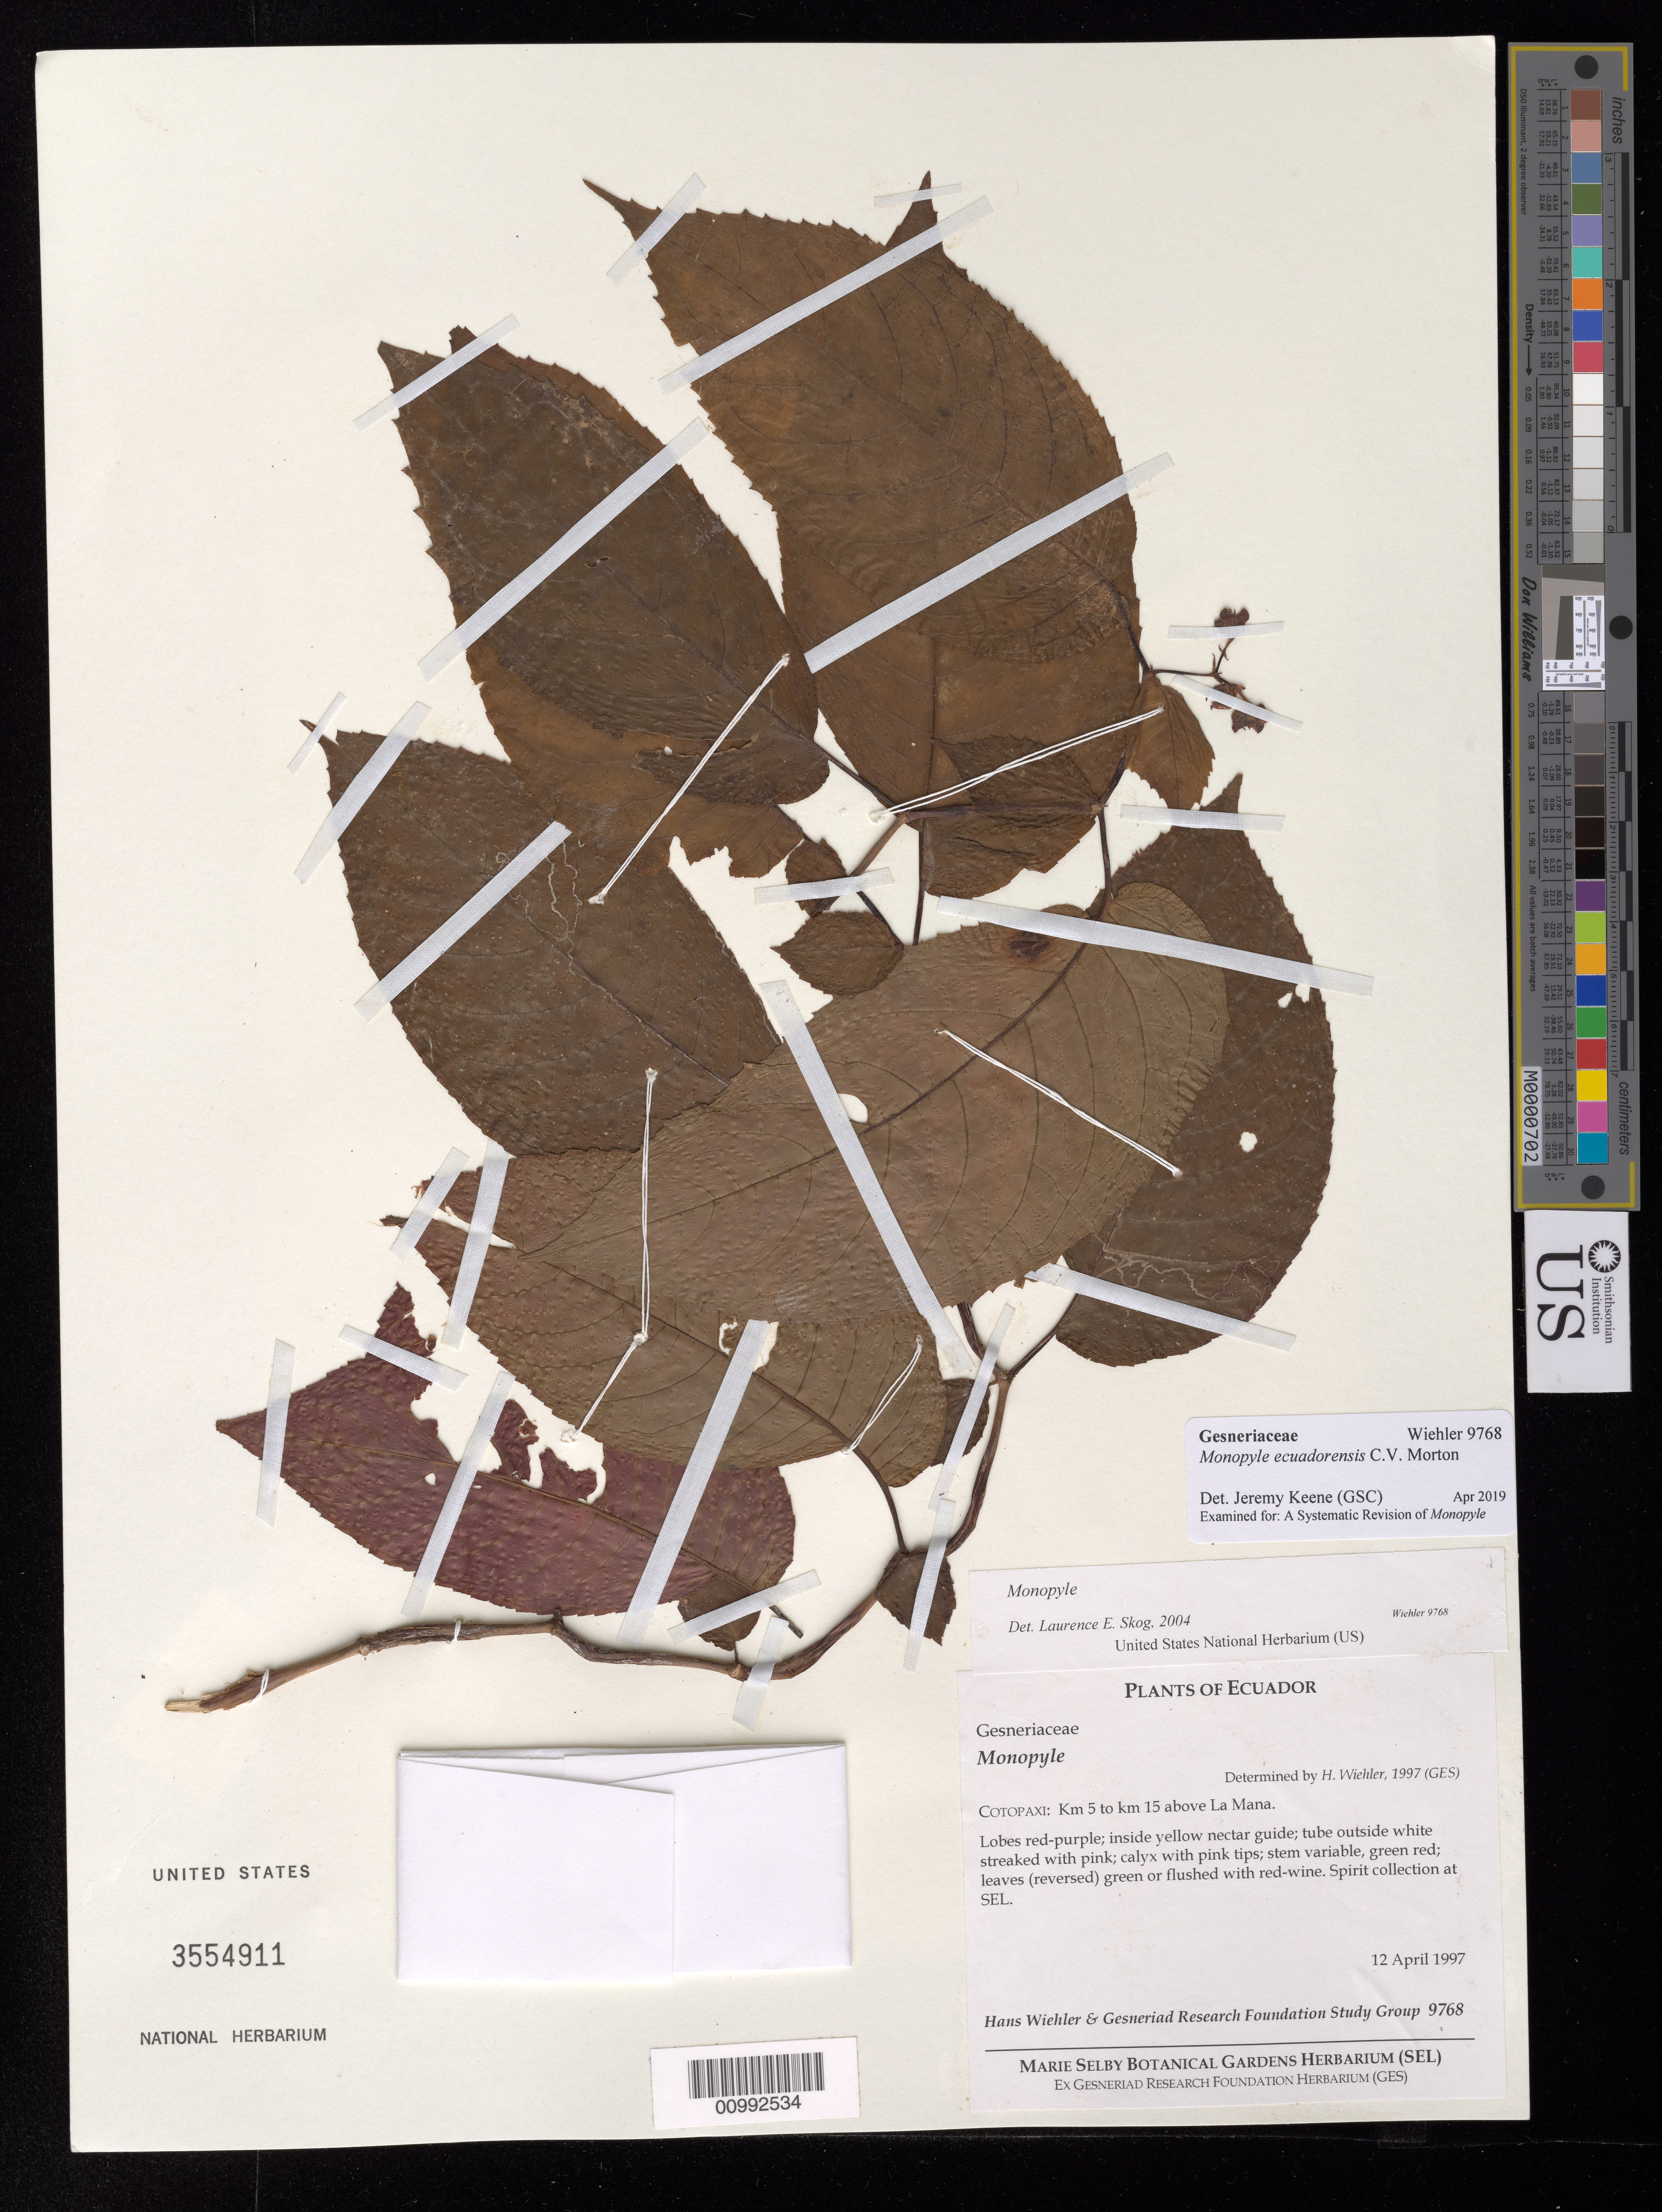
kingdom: Plantae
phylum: Tracheophyta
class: Magnoliopsida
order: Lamiales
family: Gesneriaceae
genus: Monopyle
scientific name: Monopyle ecuadorensis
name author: C.V. Morton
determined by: Keene, J.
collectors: H. J. Wiehler & GRF Study Group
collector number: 9768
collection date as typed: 12 Apr 1997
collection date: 1997-04-12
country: Ecuador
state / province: Cotopaxi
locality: Cotopaxi: km 5 to km 15 above La Mana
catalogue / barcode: US 3554911